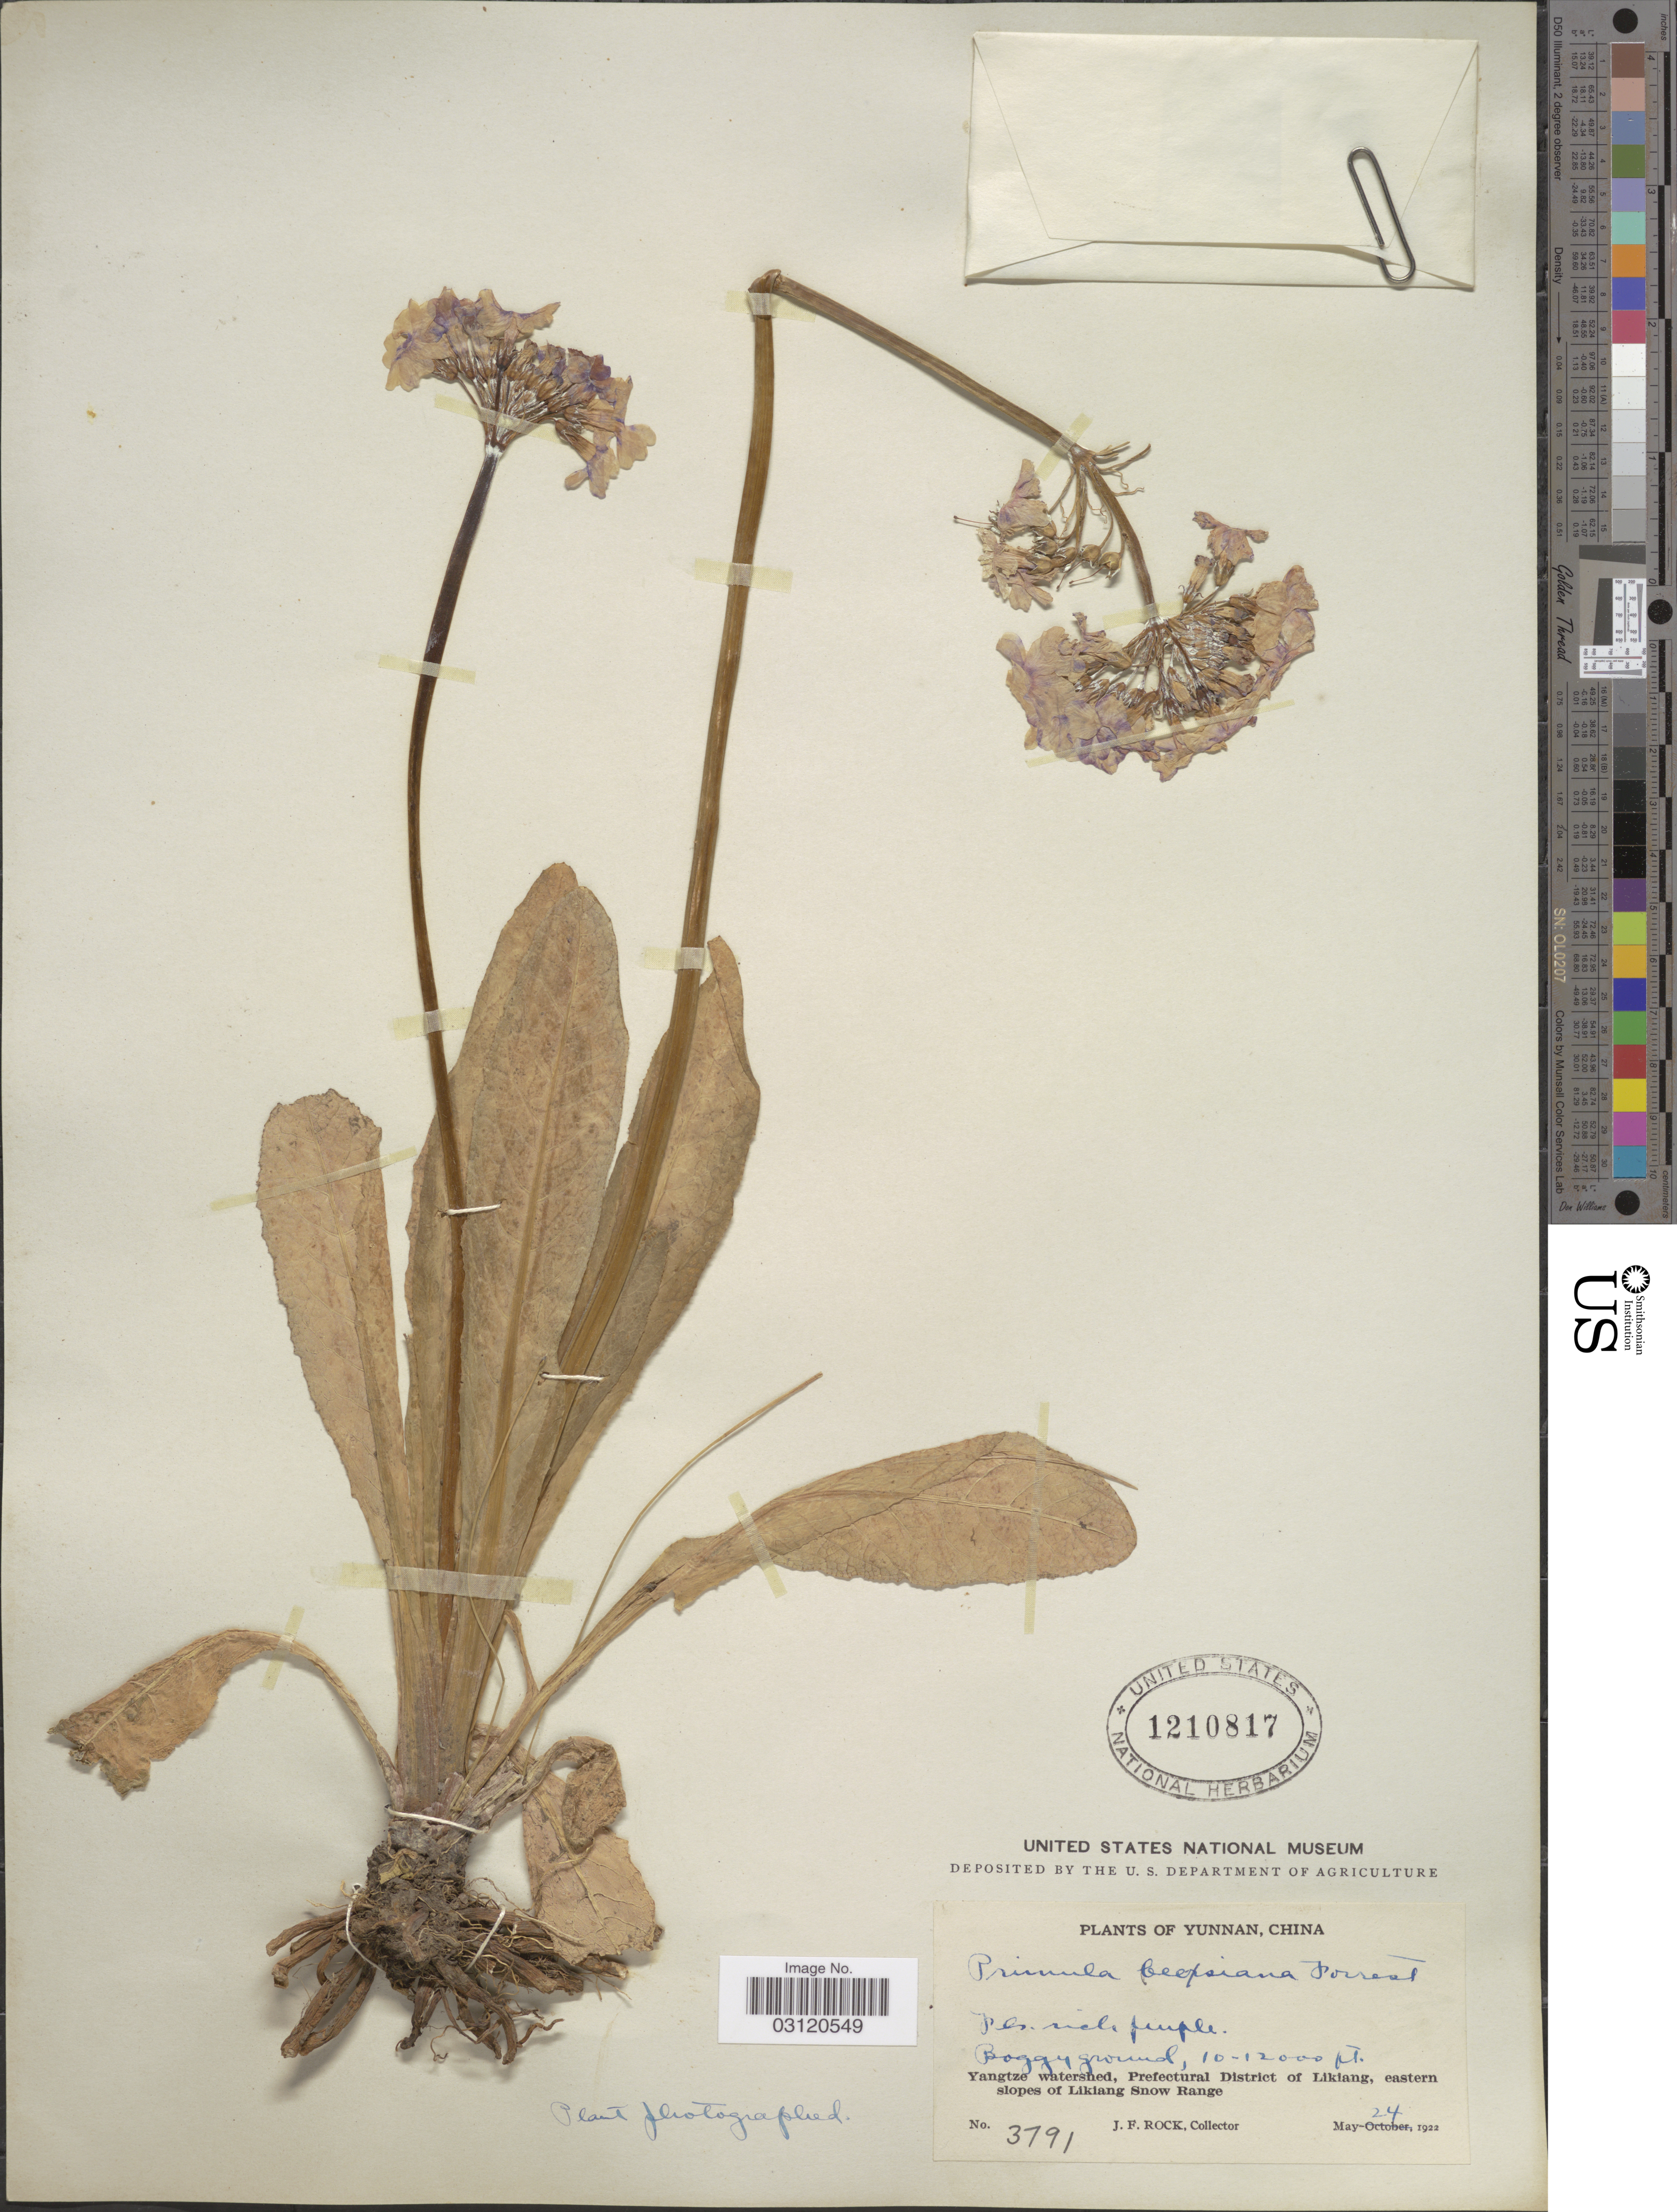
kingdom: Plantae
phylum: Tracheophyta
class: Magnoliopsida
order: Ericales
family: Primulaceae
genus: Primula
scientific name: Primula beesiana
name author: Forrest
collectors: J. Rock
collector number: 3791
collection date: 1922-05-24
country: China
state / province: Yunnan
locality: Yangtze watershed, Prefectural District of Likiang, eastern slopes of Likiang Snow Range.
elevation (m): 3048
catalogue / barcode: US 1210817